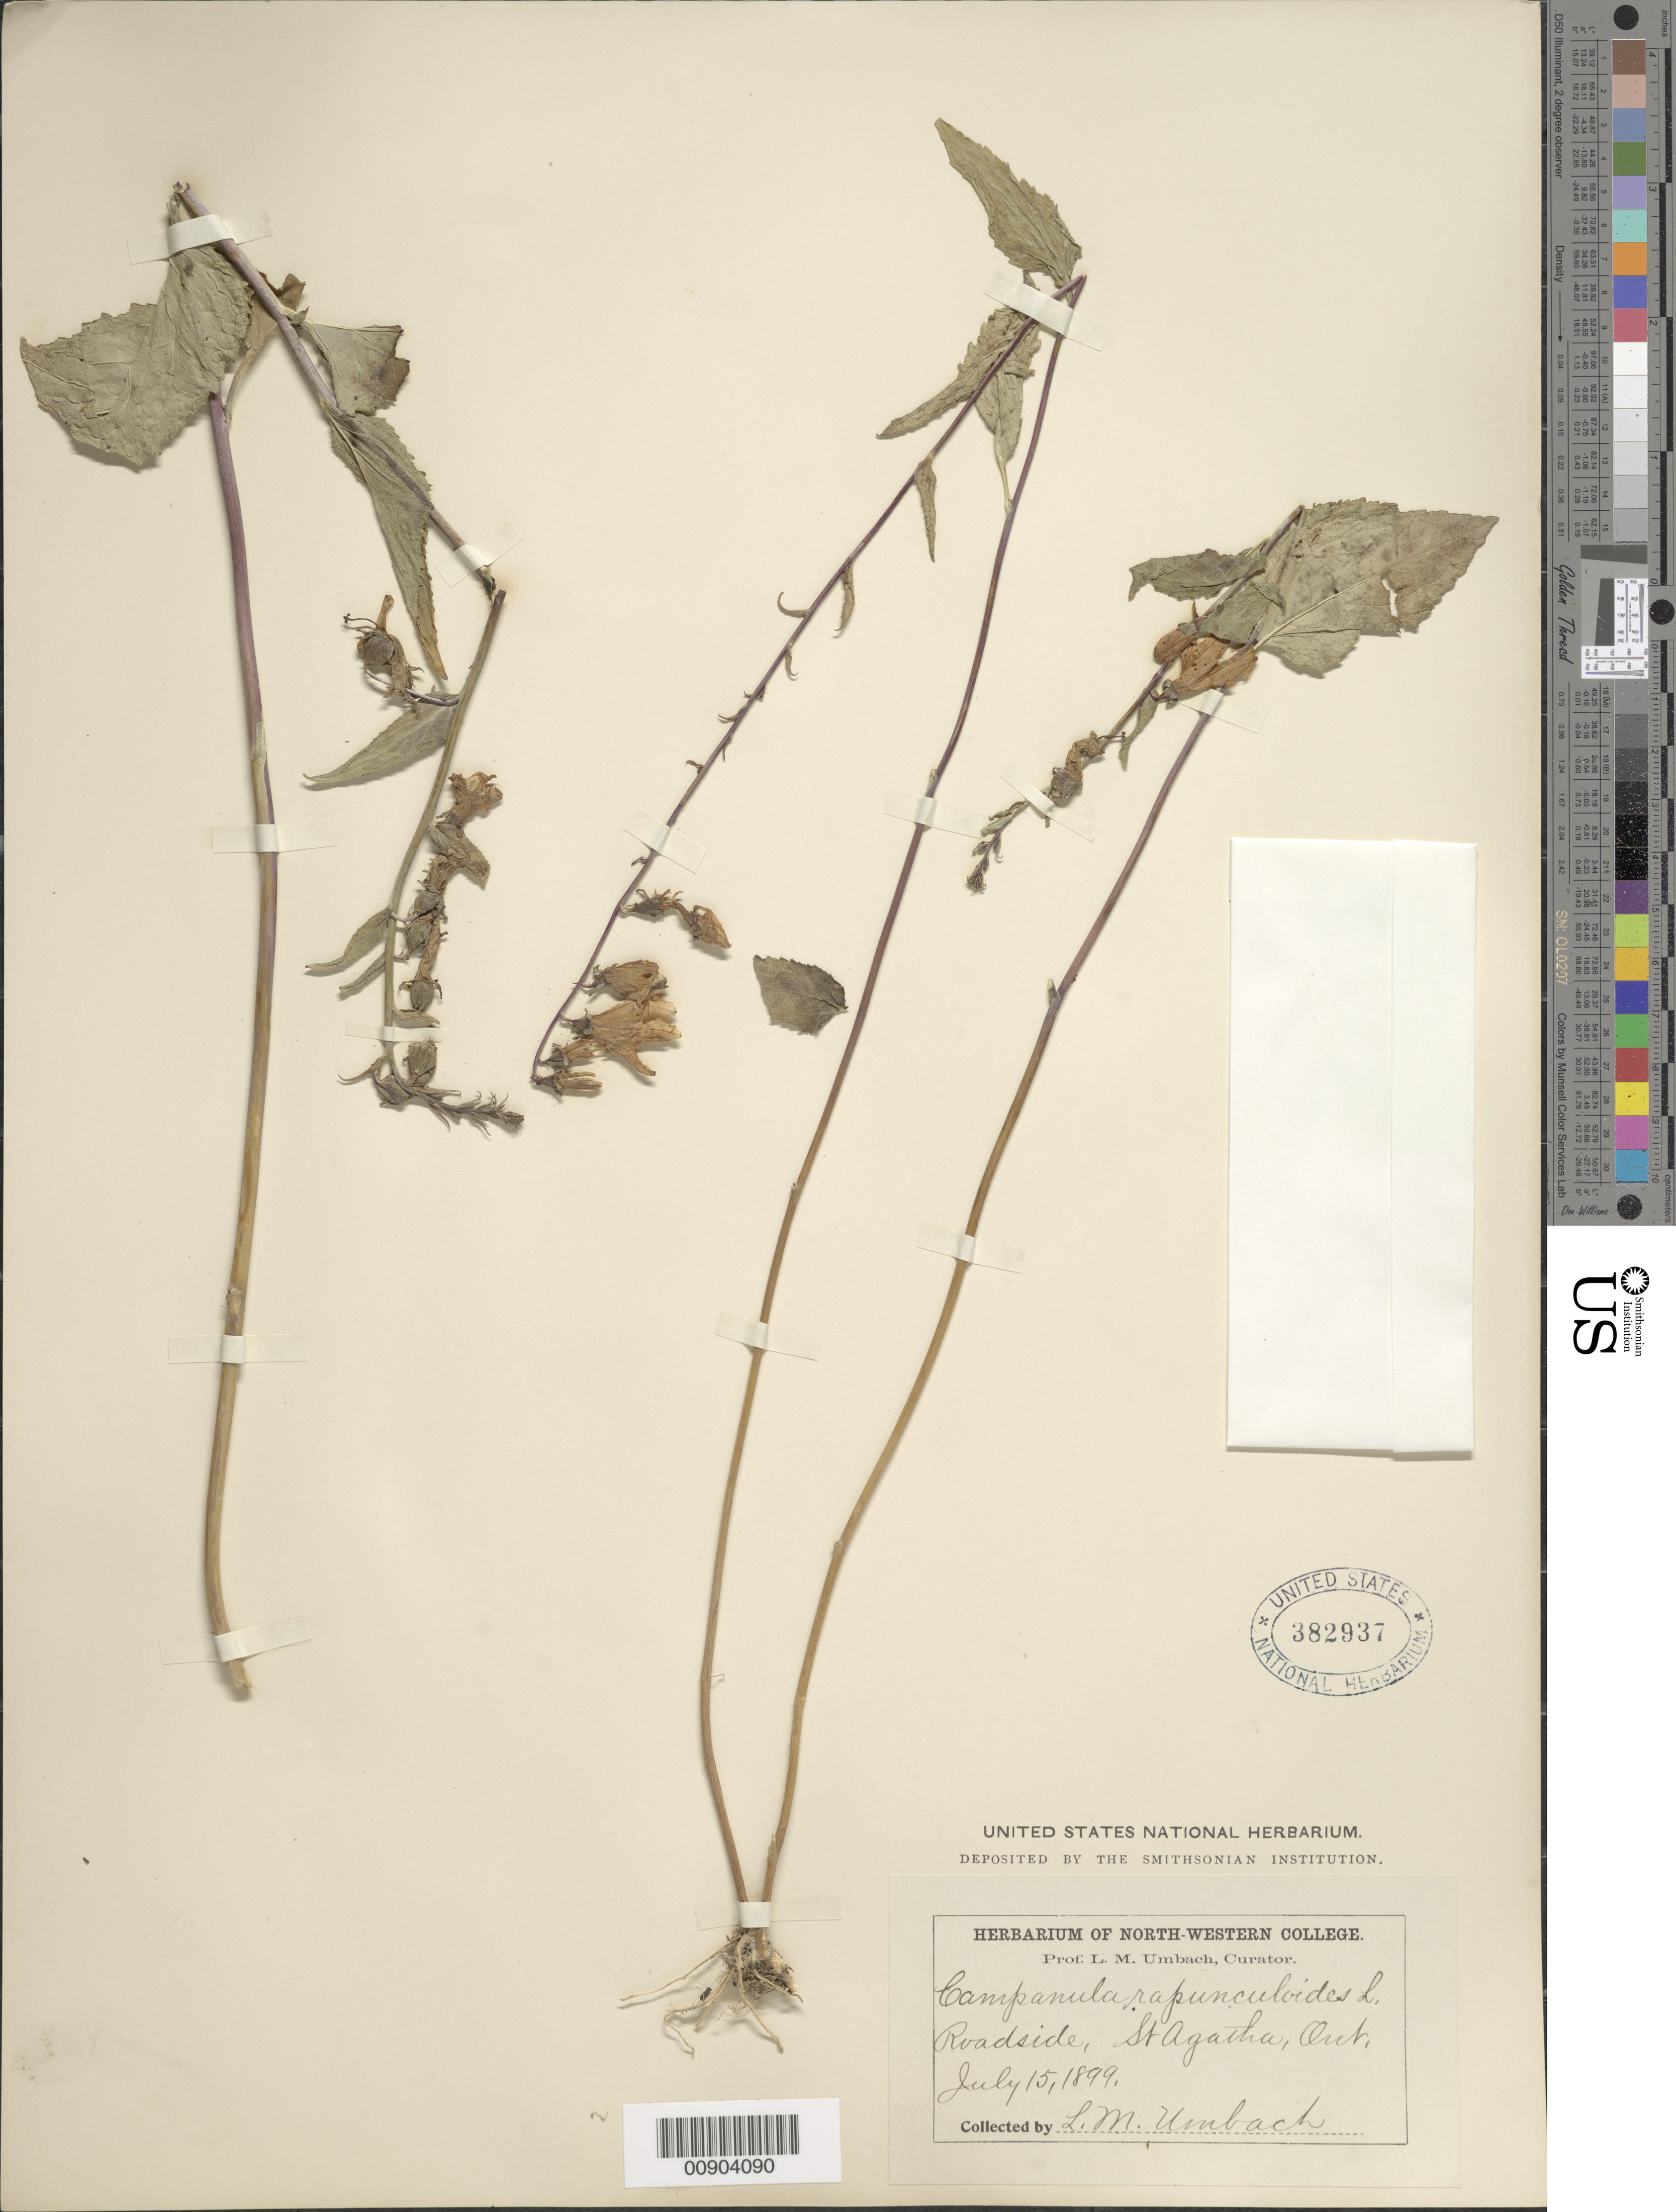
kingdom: Plantae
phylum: Tracheophyta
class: Magnoliopsida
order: Asterales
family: Campanulaceae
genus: Campanula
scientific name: Campanula rapunculoides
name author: L.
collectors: L. M. Umbach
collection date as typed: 15 Jul 1899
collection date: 1899-07-15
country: Canada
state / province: Ontario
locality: St. Agatha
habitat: roadside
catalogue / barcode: US 382937